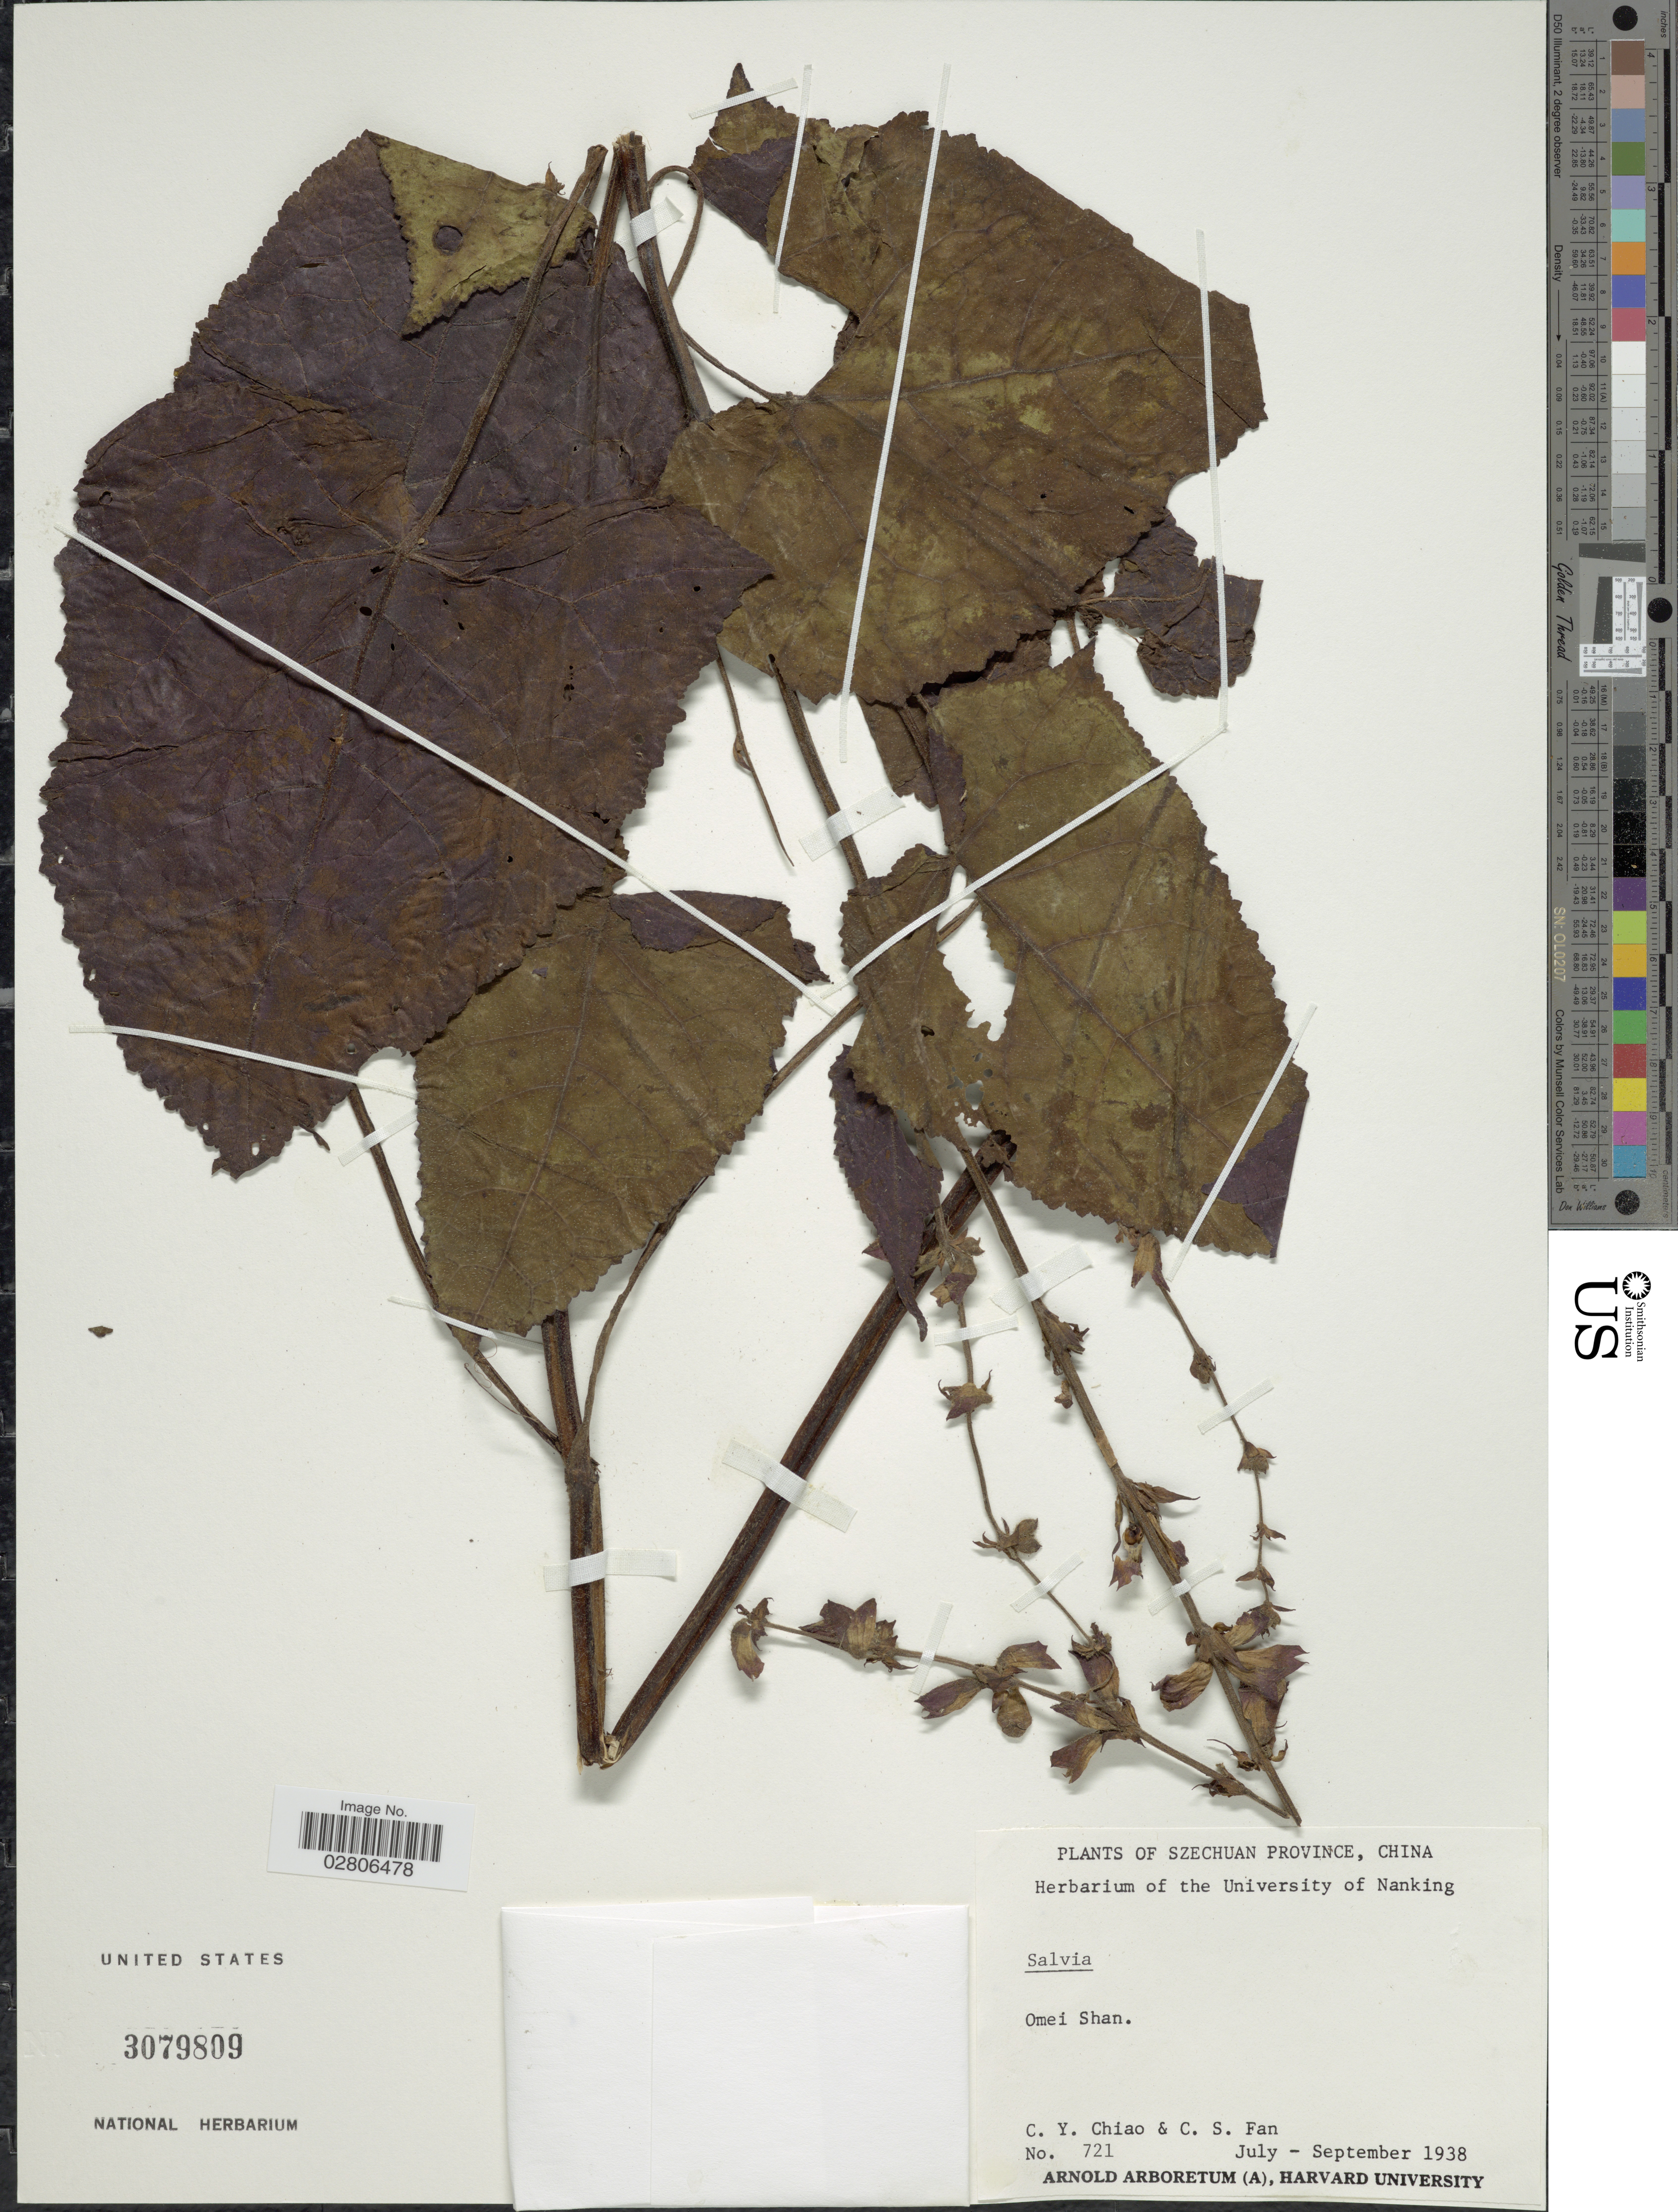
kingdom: Plantae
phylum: Tracheophyta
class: Magnoliopsida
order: Lamiales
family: Lamiaceae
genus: Salvia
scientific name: Salvia sp.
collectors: C. Y. Chiao & C. S. Fan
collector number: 721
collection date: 1938-07/1938-09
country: China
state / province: Sichuan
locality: Szechuan Province. Omei Shan.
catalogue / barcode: US 3079809